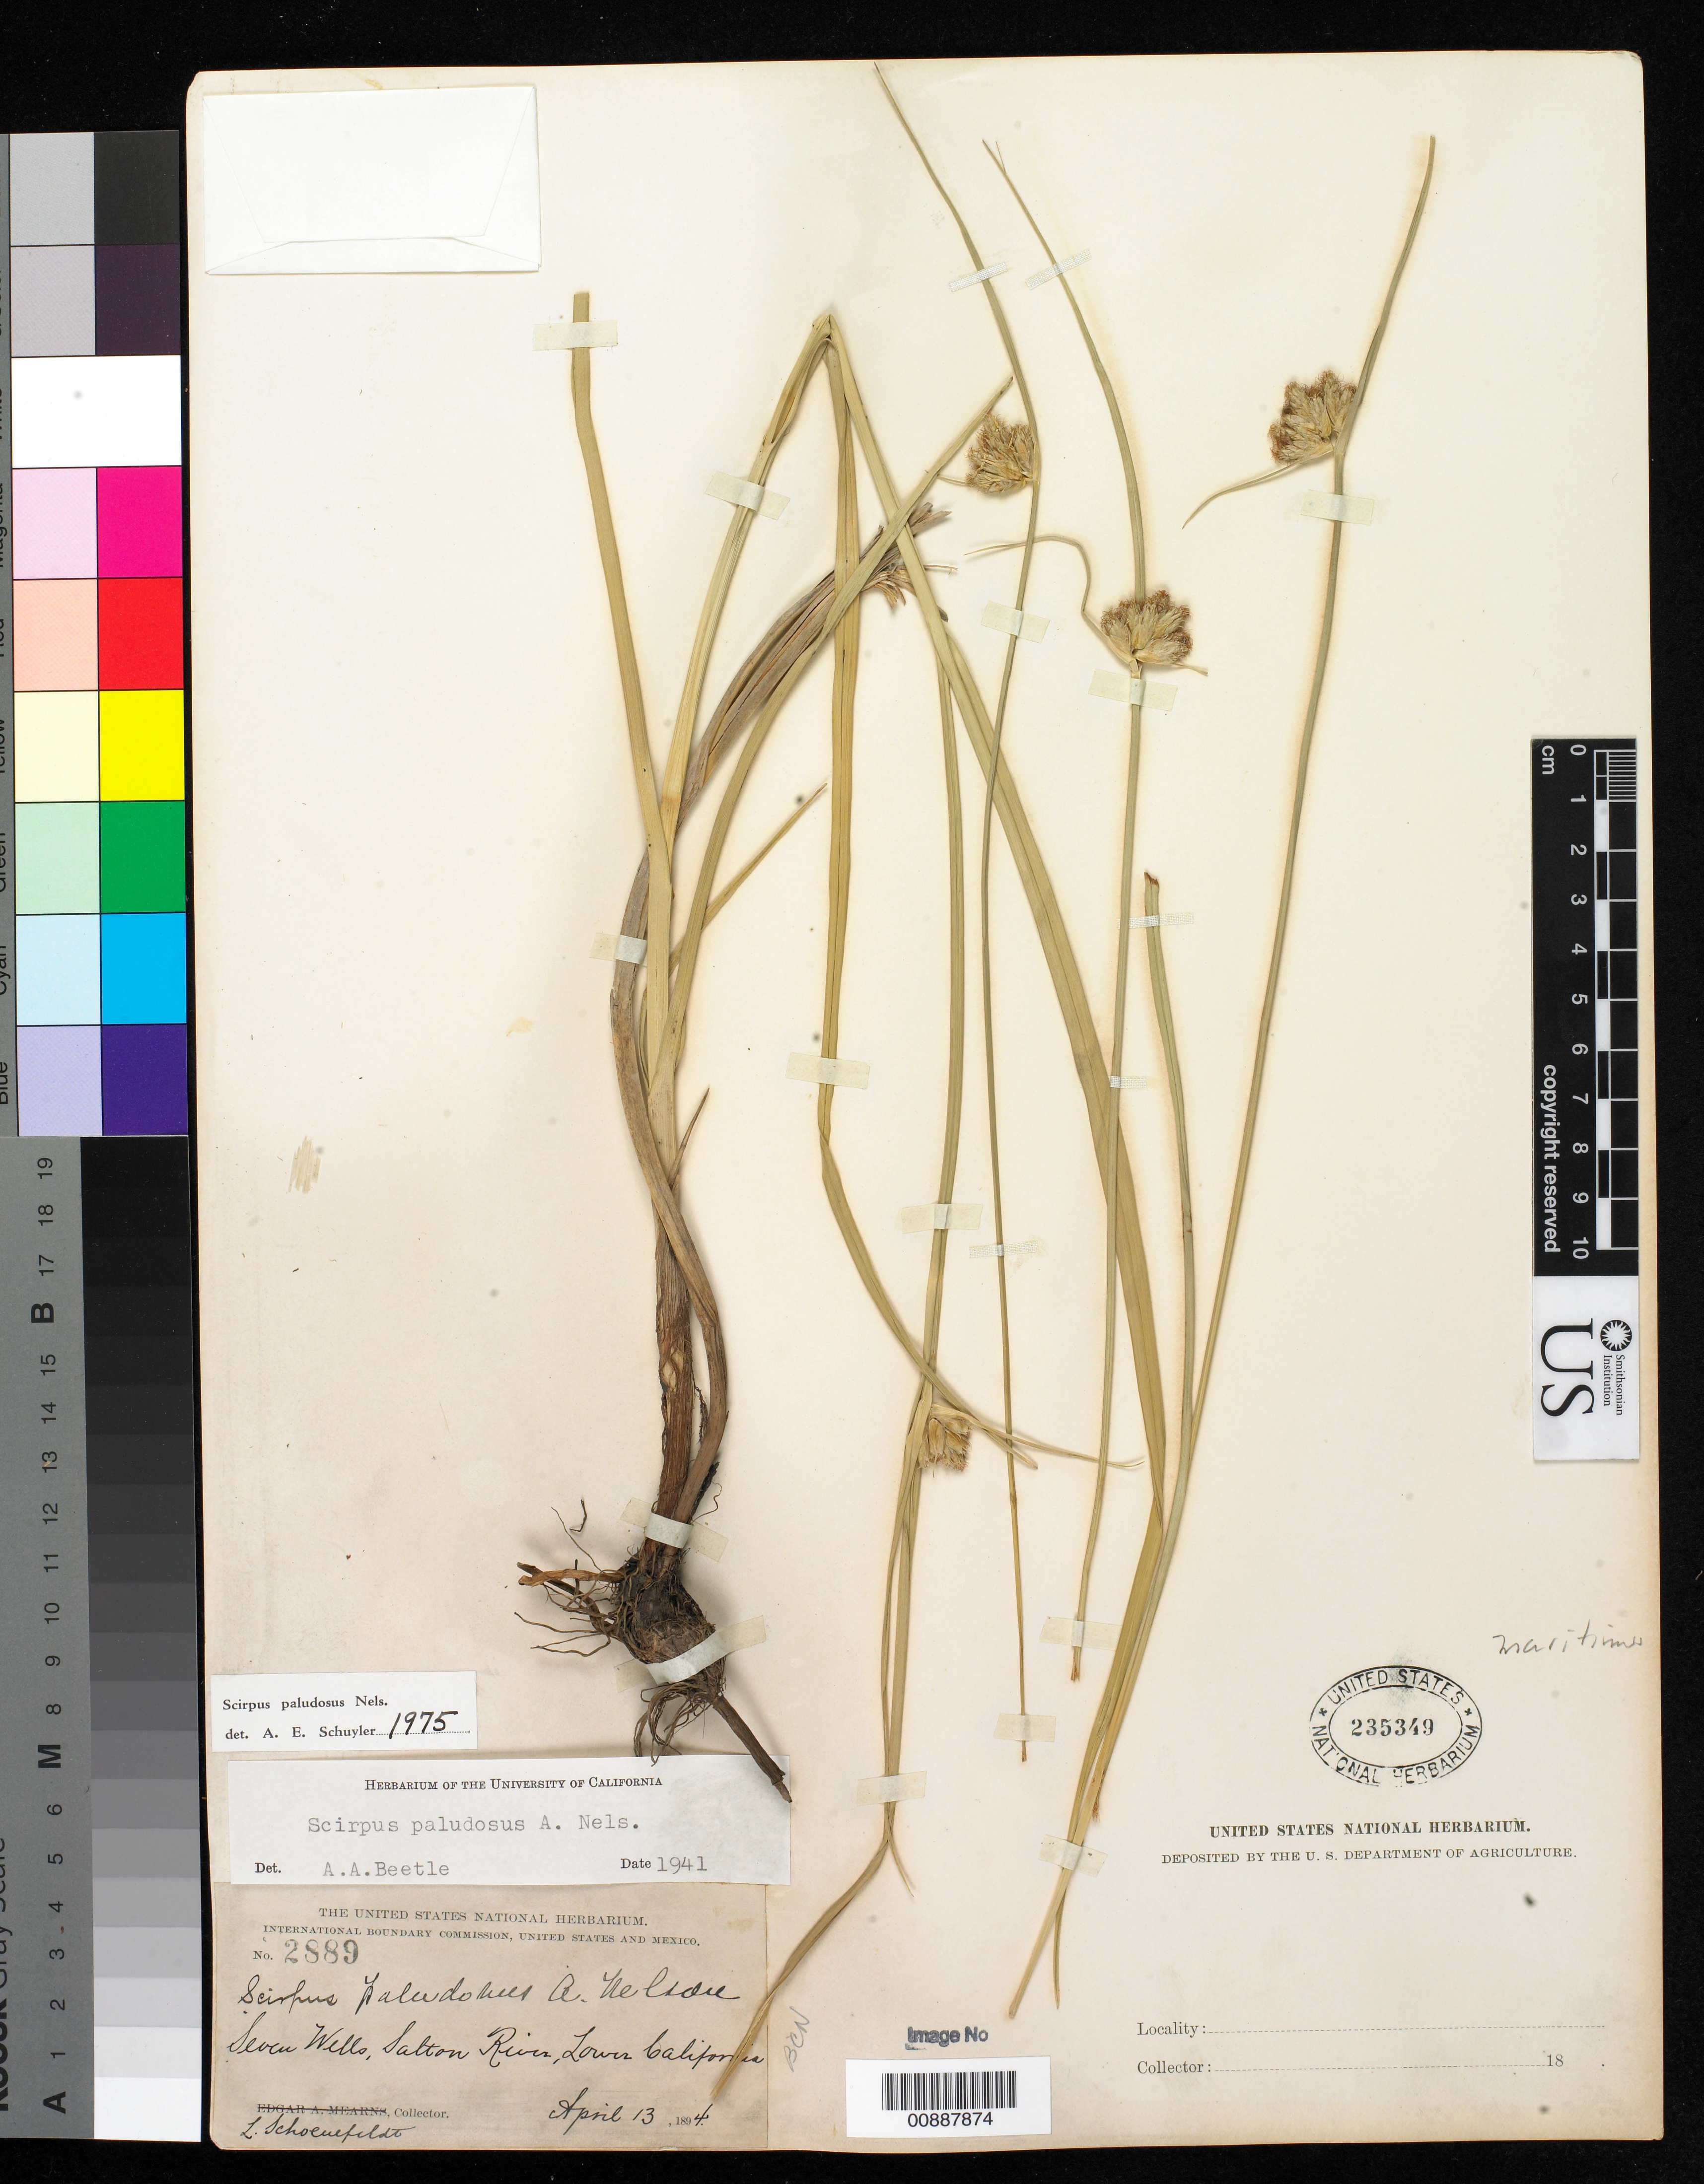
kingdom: Plantae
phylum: Tracheophyta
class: Liliopsida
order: Poales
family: Cyperaceae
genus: Bolboschoenus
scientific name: Bolboschoenus maritimus subsp. paludosus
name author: (A. Nelson) T. Koyama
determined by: Strong, M. T., (US), Smithsonian Institution - National Museum of Natural History (UNITED STATES)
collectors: L. Schoenfeldt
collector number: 2889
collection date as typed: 13 Apr 1894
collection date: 1894-04-13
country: Mexico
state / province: Baja California Norte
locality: Seven Wells, Salton River, Baja California.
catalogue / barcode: US 235349